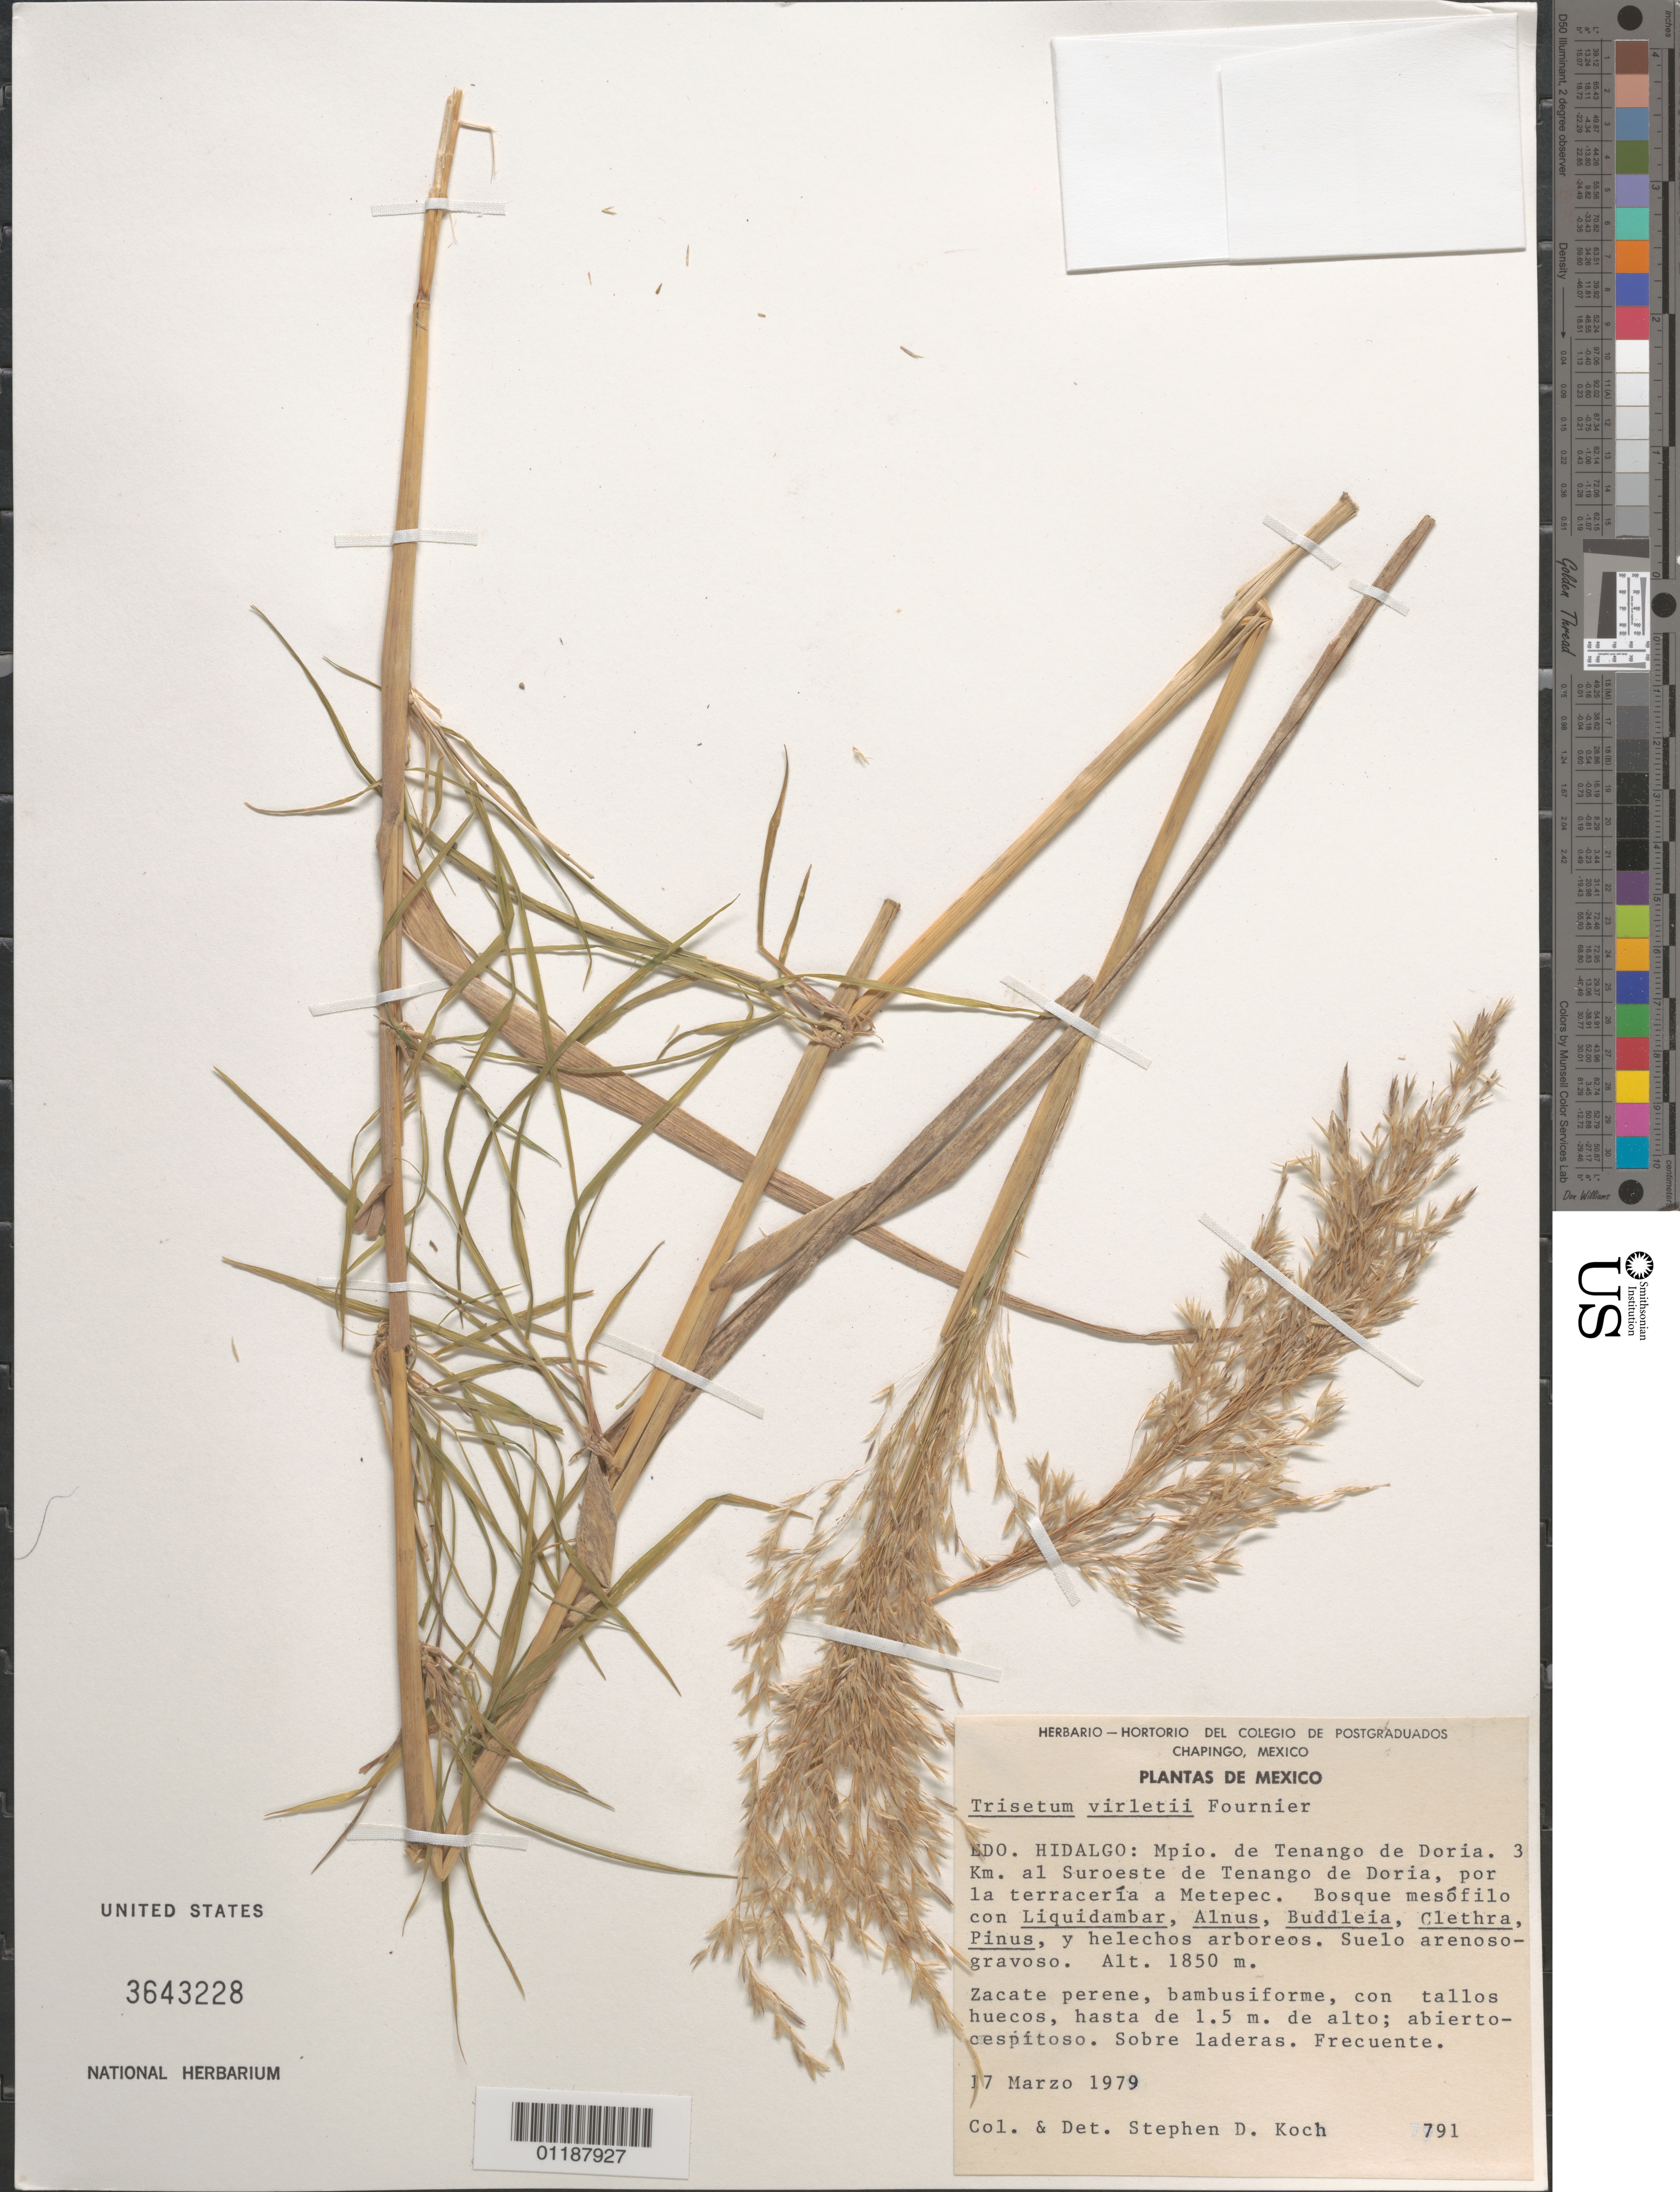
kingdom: Plantae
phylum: Tracheophyta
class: Liliopsida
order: Poales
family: Poaceae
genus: Peyritschia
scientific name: Peyritschia virletii ined.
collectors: S. Koch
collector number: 791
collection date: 1979-03-17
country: Mexico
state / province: Hidalgo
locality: Mpio. de Tenango de Doria. 3 Km. al Suroeste de Tenango de Doria, por la terracería a Metepec.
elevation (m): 1850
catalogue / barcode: US 3643228